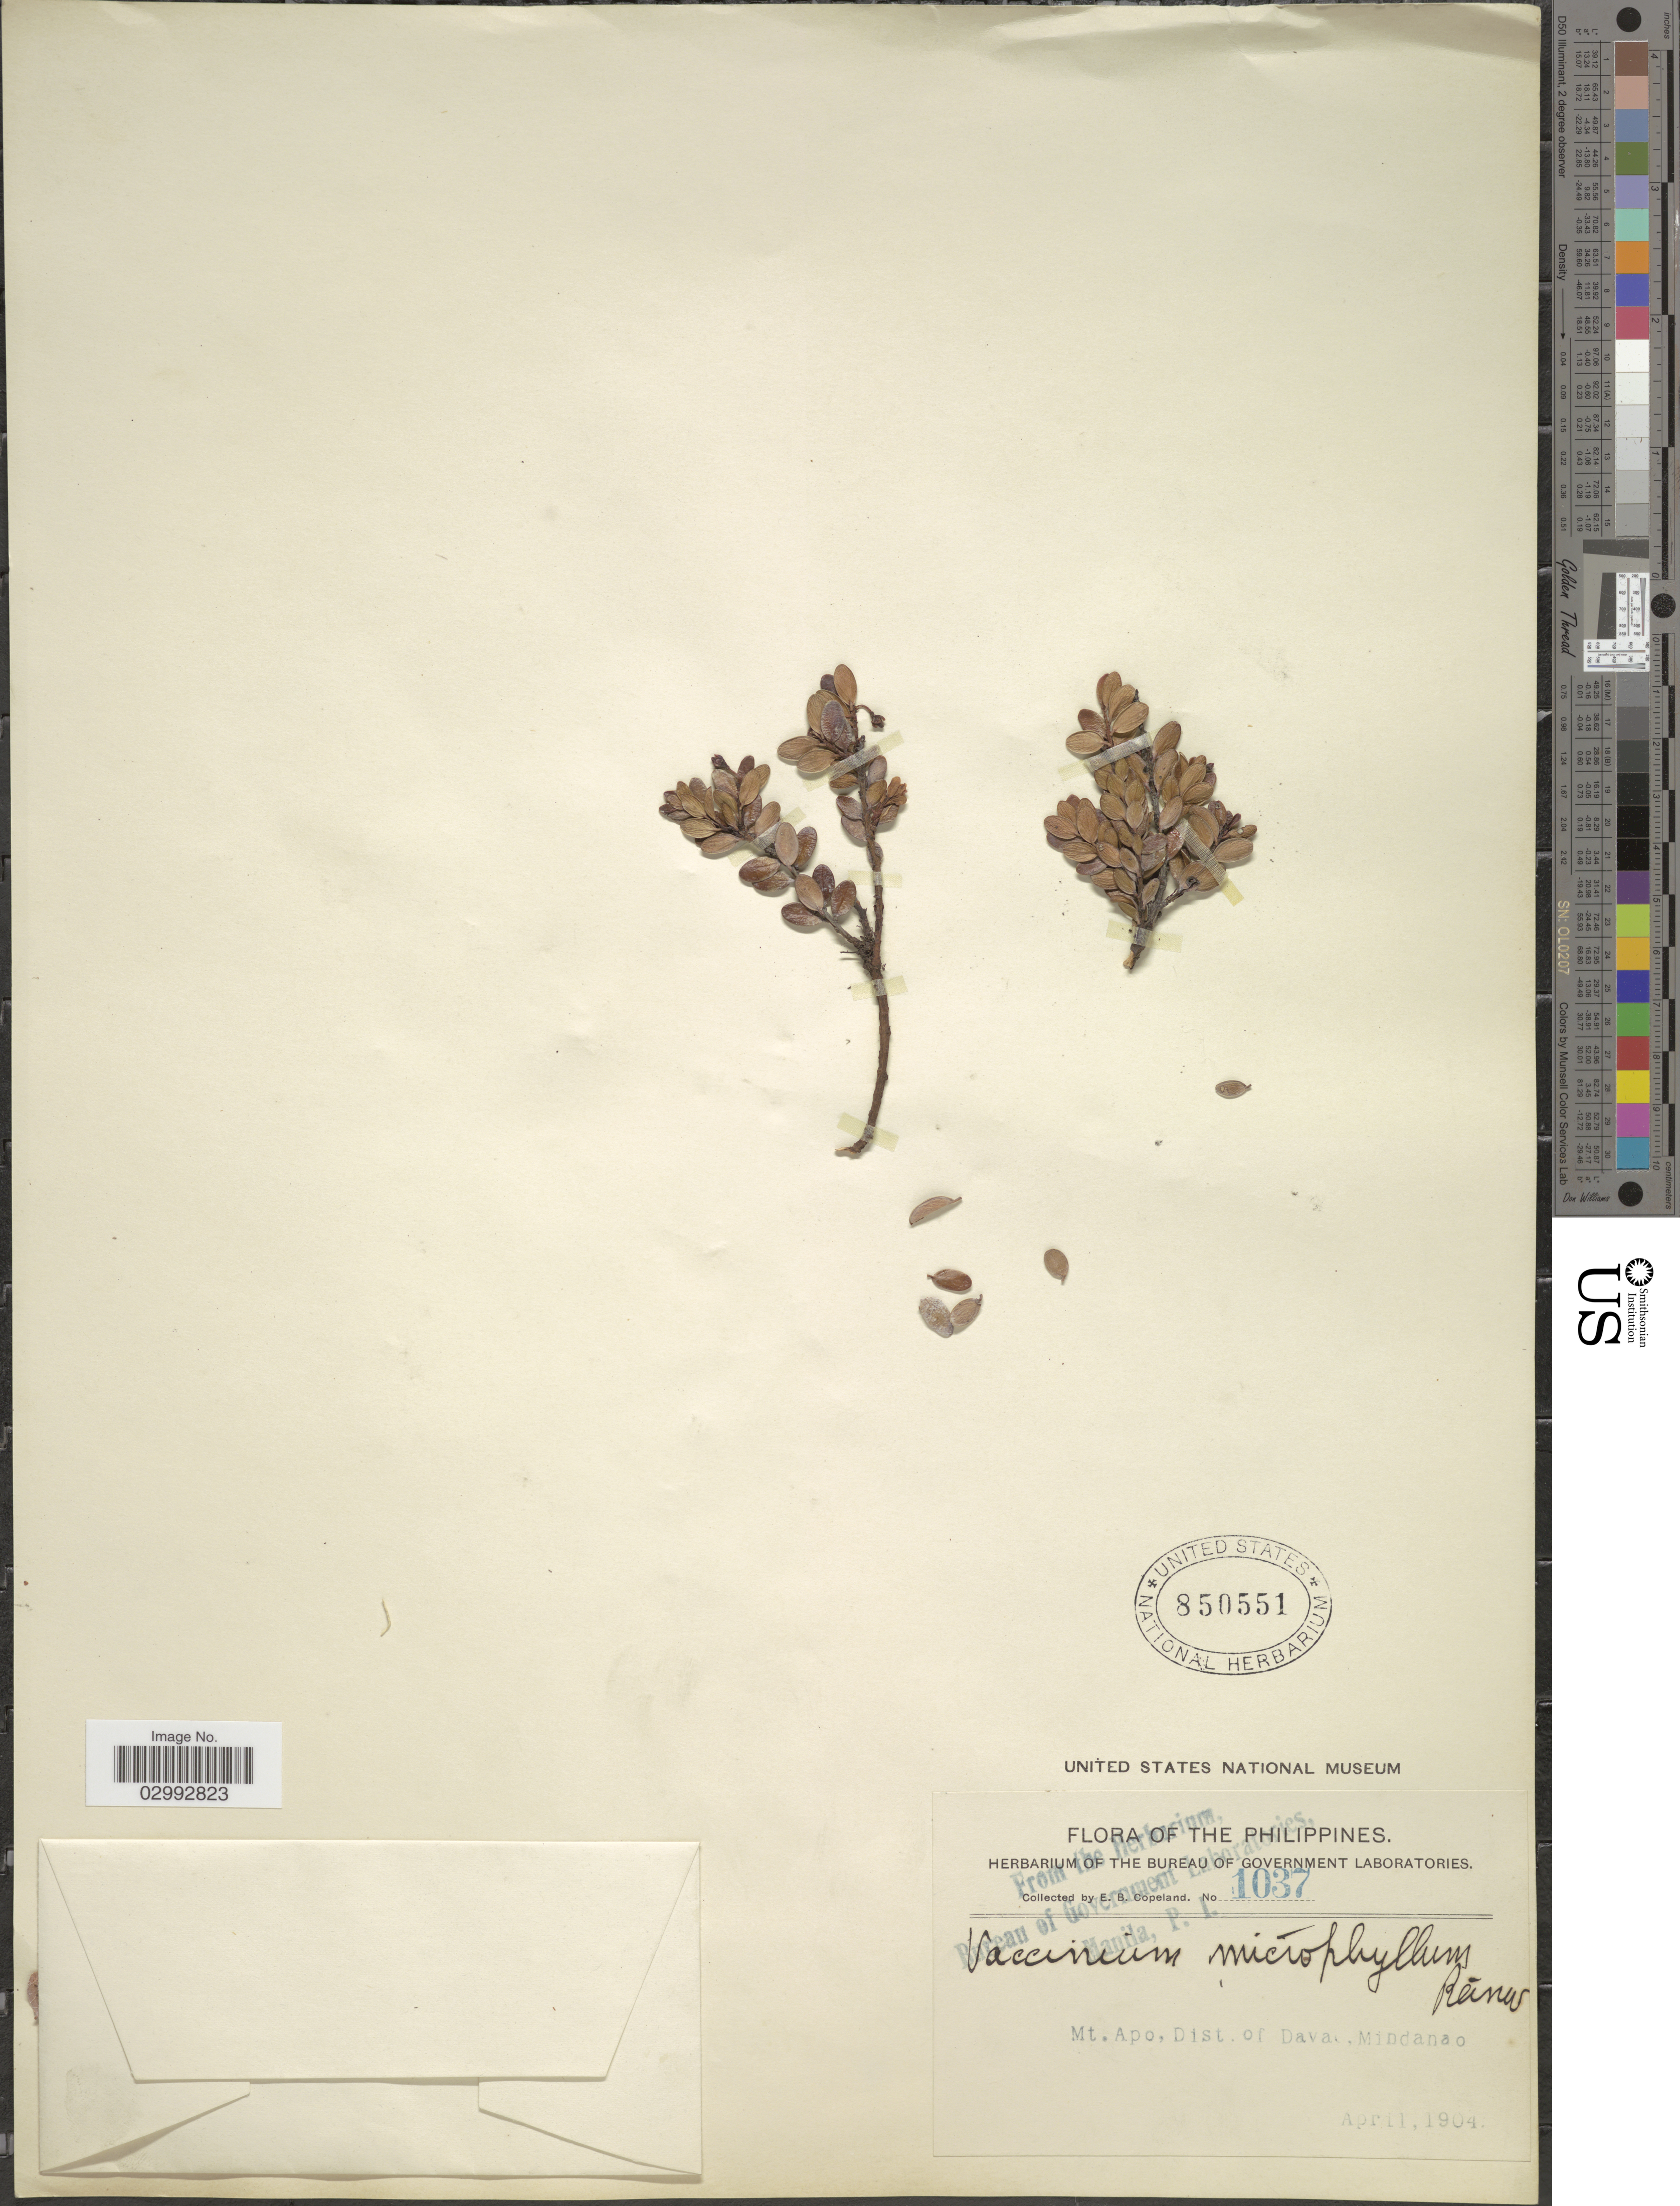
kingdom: Plantae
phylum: Tracheophyta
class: Magnoliopsida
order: Ericales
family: Ericaceae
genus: Vaccinium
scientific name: Vaccinium microphyllum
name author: Reinw. ex Blume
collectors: E. B. Copeland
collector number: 1037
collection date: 1904-04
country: Philippines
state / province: Davao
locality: Mt. Apo, Dist. of Davao, Mindanao.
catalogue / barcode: US 850551